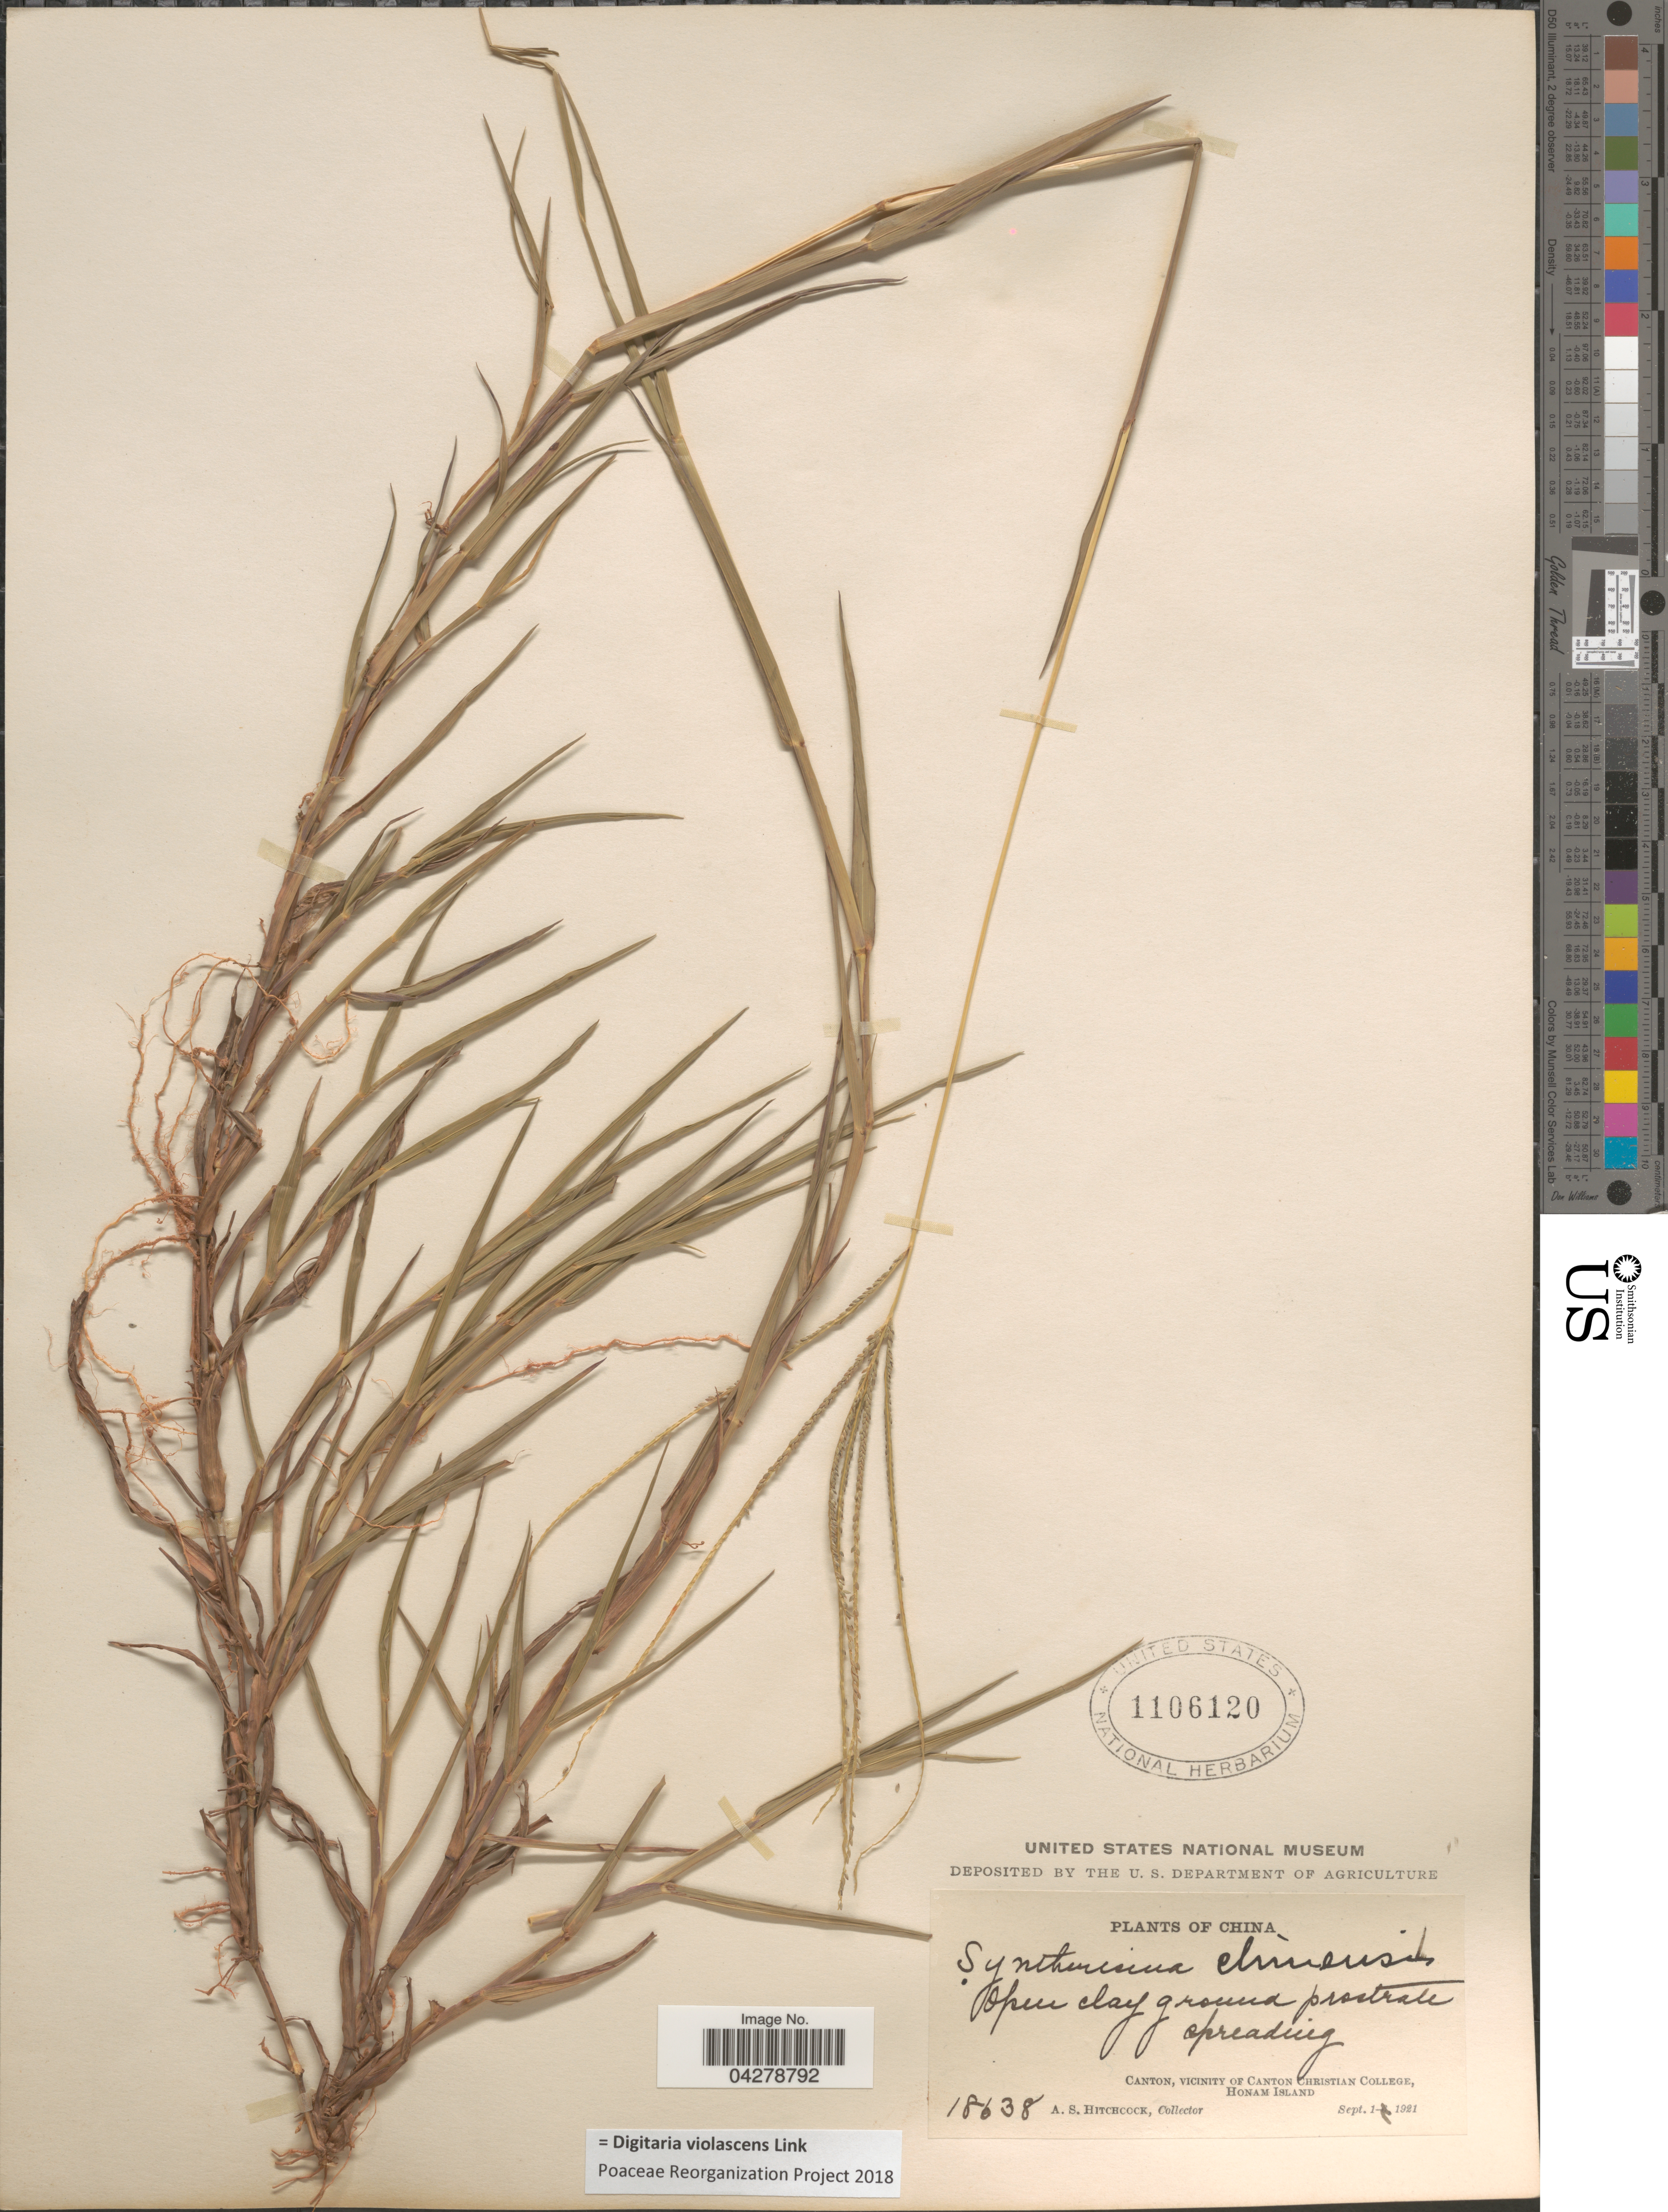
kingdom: Plantae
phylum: Tracheophyta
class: Liliopsida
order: Poales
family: Poaceae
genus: Digitaria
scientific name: Digitaria violascens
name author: Link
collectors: A. S. Hitchcock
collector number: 18638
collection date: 1921-09-01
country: China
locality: Canton, Vicinity Of Canton Christian College, Honam Island.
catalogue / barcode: US 1106120